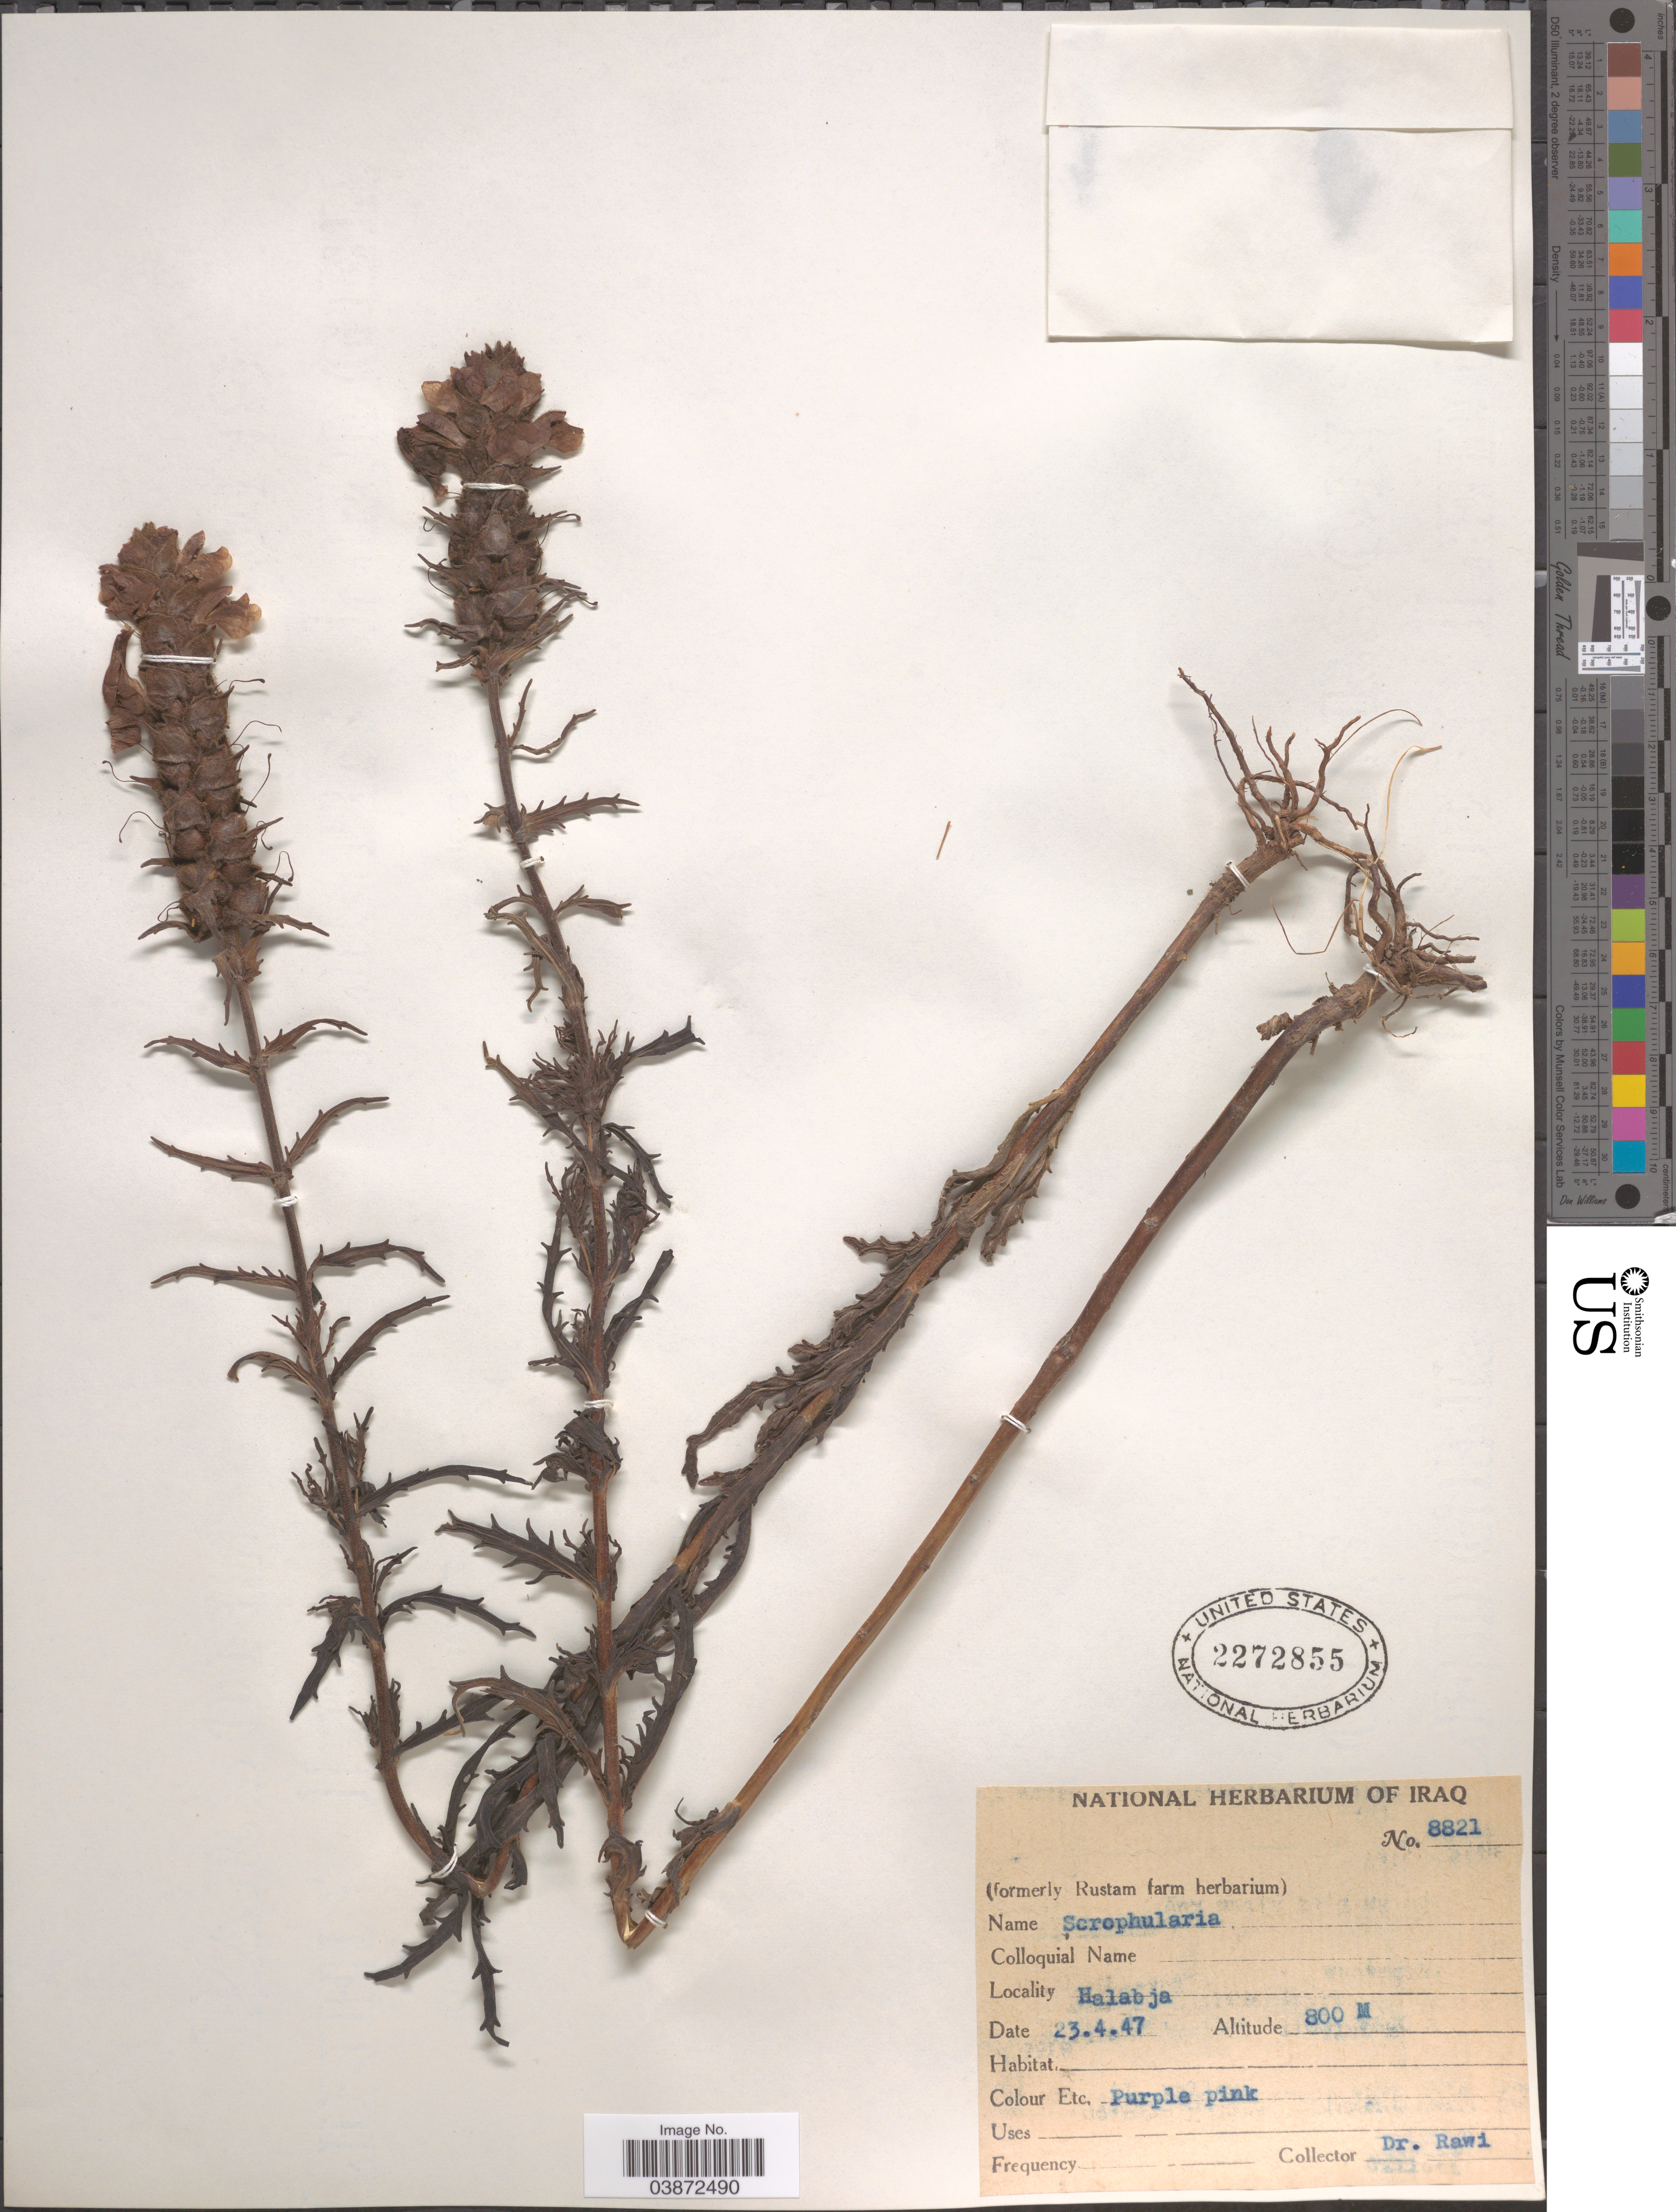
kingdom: Plantae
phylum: Tracheophyta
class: Magnoliopsida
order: Lamiales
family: Scrophulariaceae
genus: Scrophularia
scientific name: Scrophularia sp.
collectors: -. Rawi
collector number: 8821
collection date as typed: Transcribed d/m/y: 23/4/47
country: Iraq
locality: Halabja.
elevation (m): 800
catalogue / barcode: US 2272855